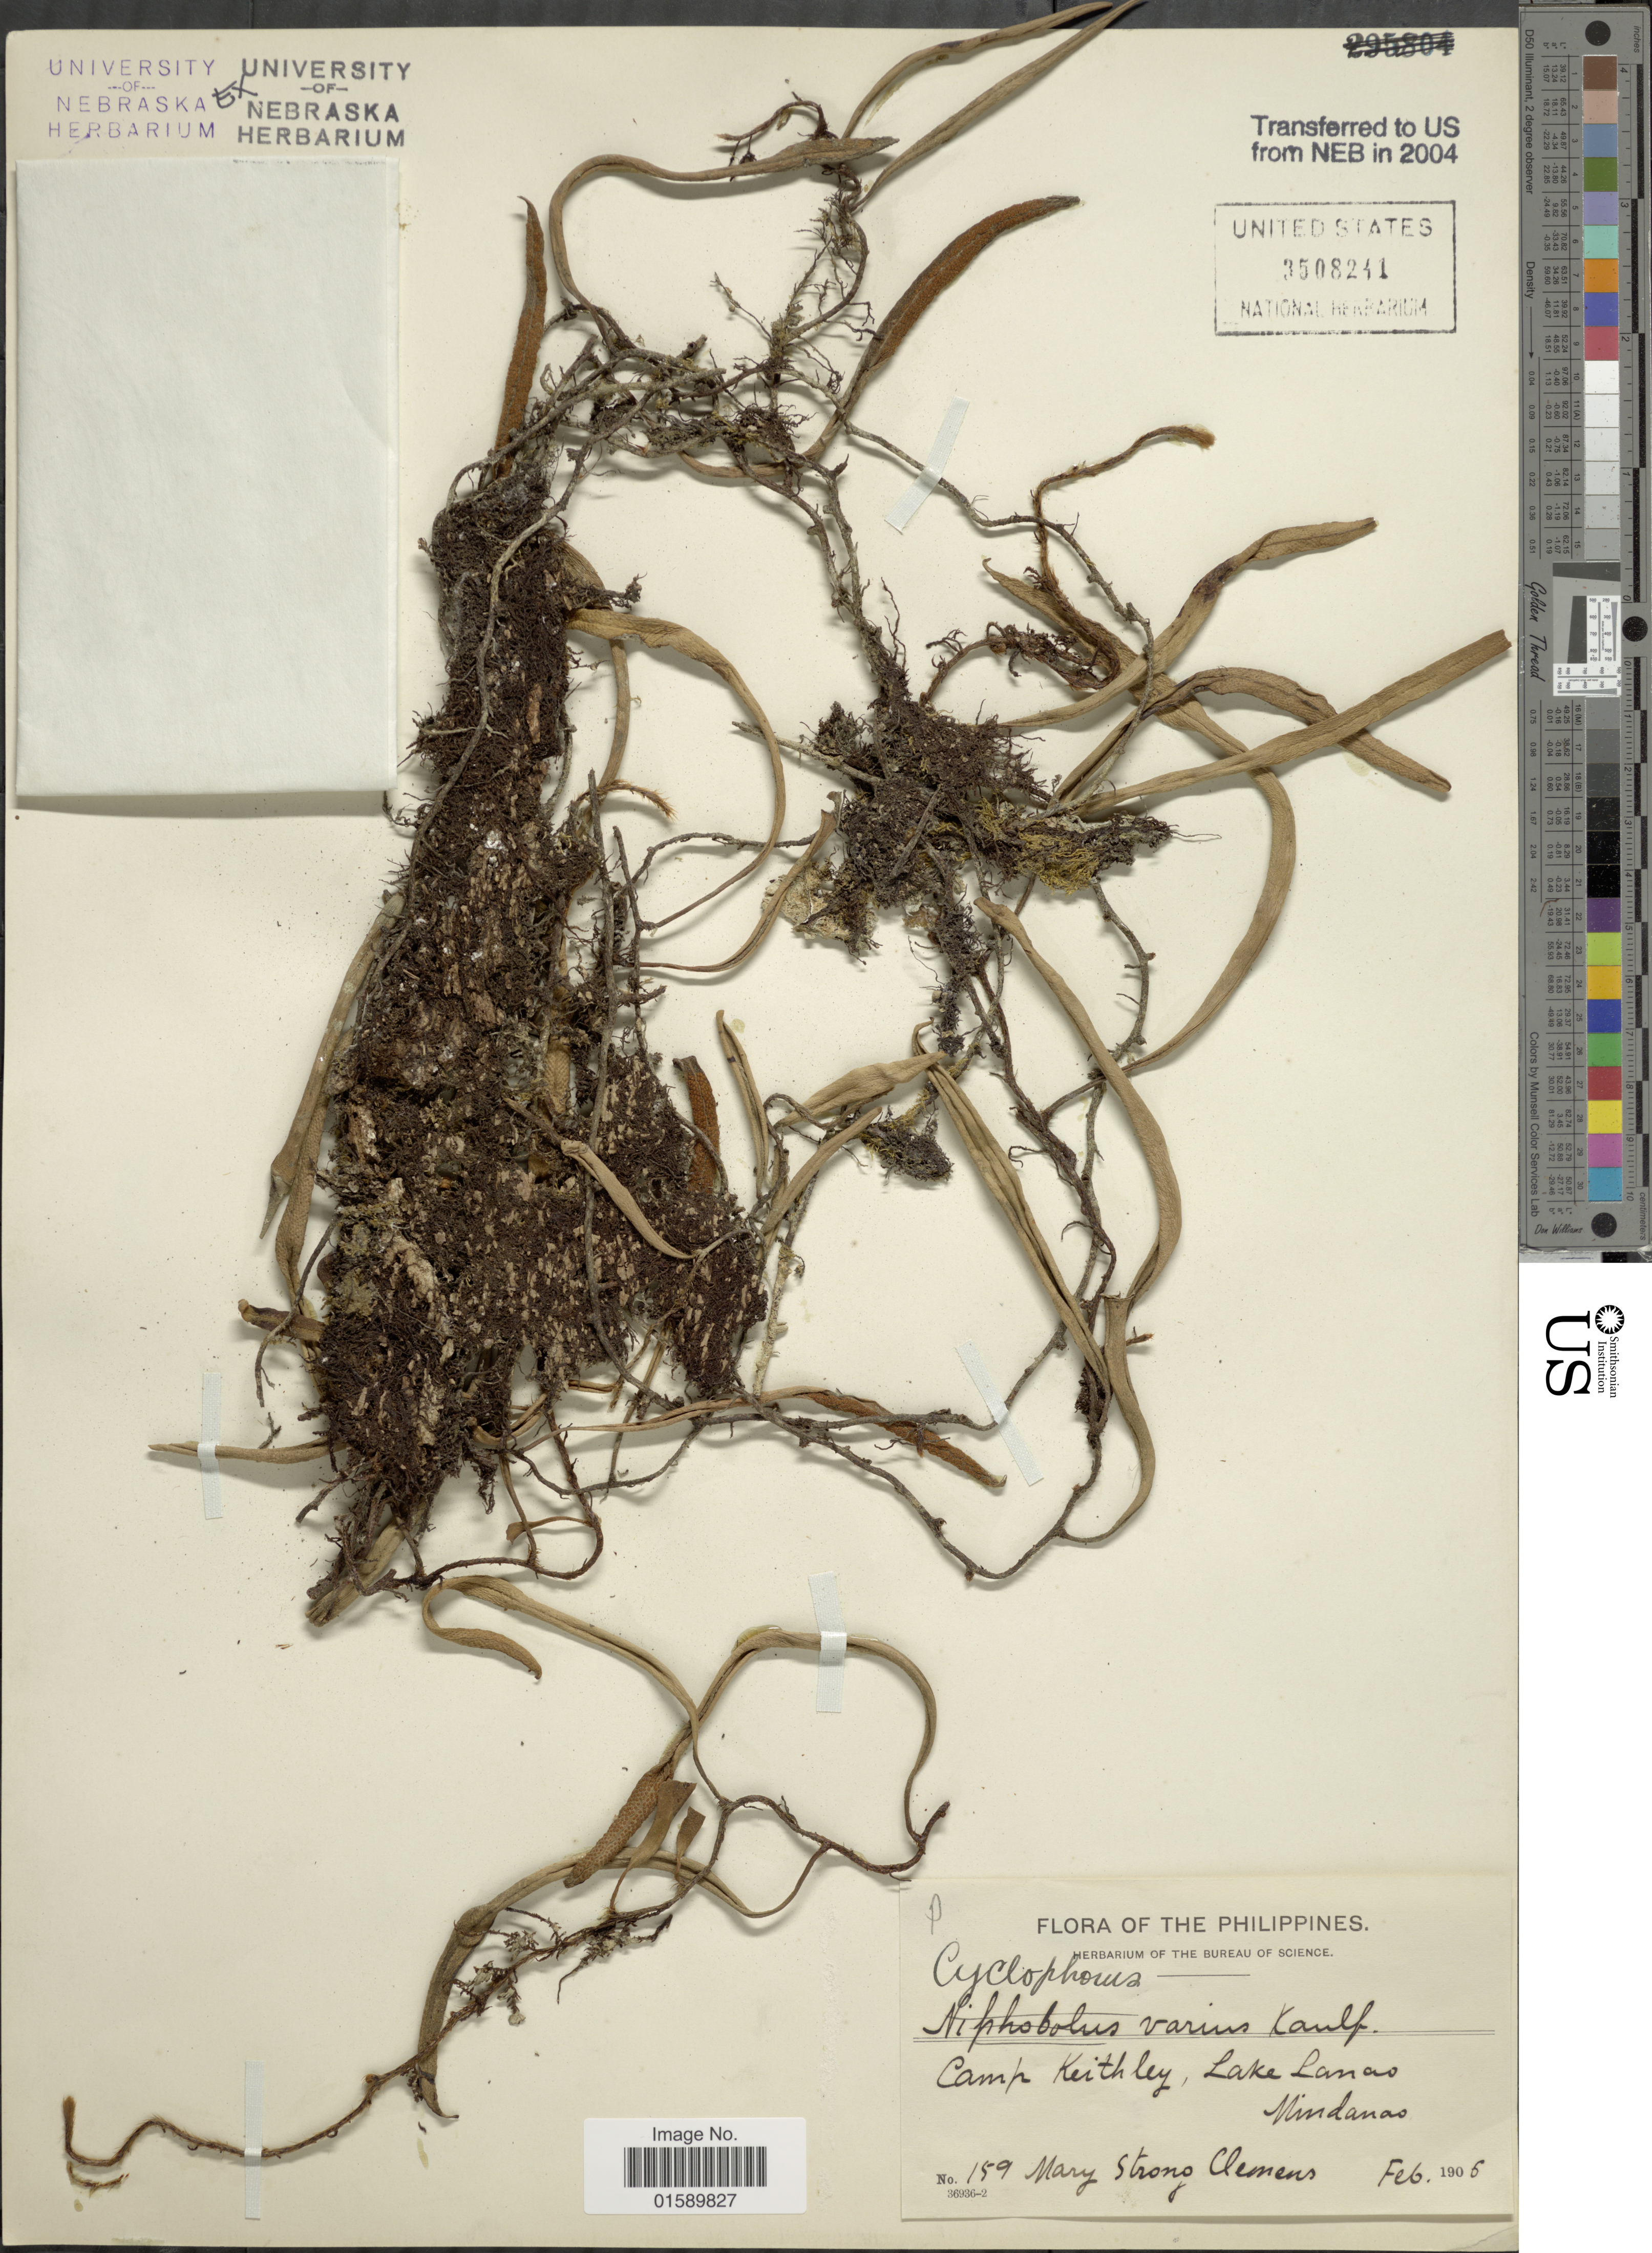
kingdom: Plantae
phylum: Tracheophyta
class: Polypodiopsida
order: Polypodiales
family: Polypodiaceae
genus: Pyrrosia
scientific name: Pyrrosia varia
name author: (Kaulf.) Farw.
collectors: M. S. Clemens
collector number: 159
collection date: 1906-02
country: Philippines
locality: Camp Keithley, Lake Lanao, Mindanao.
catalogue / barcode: US 3508241